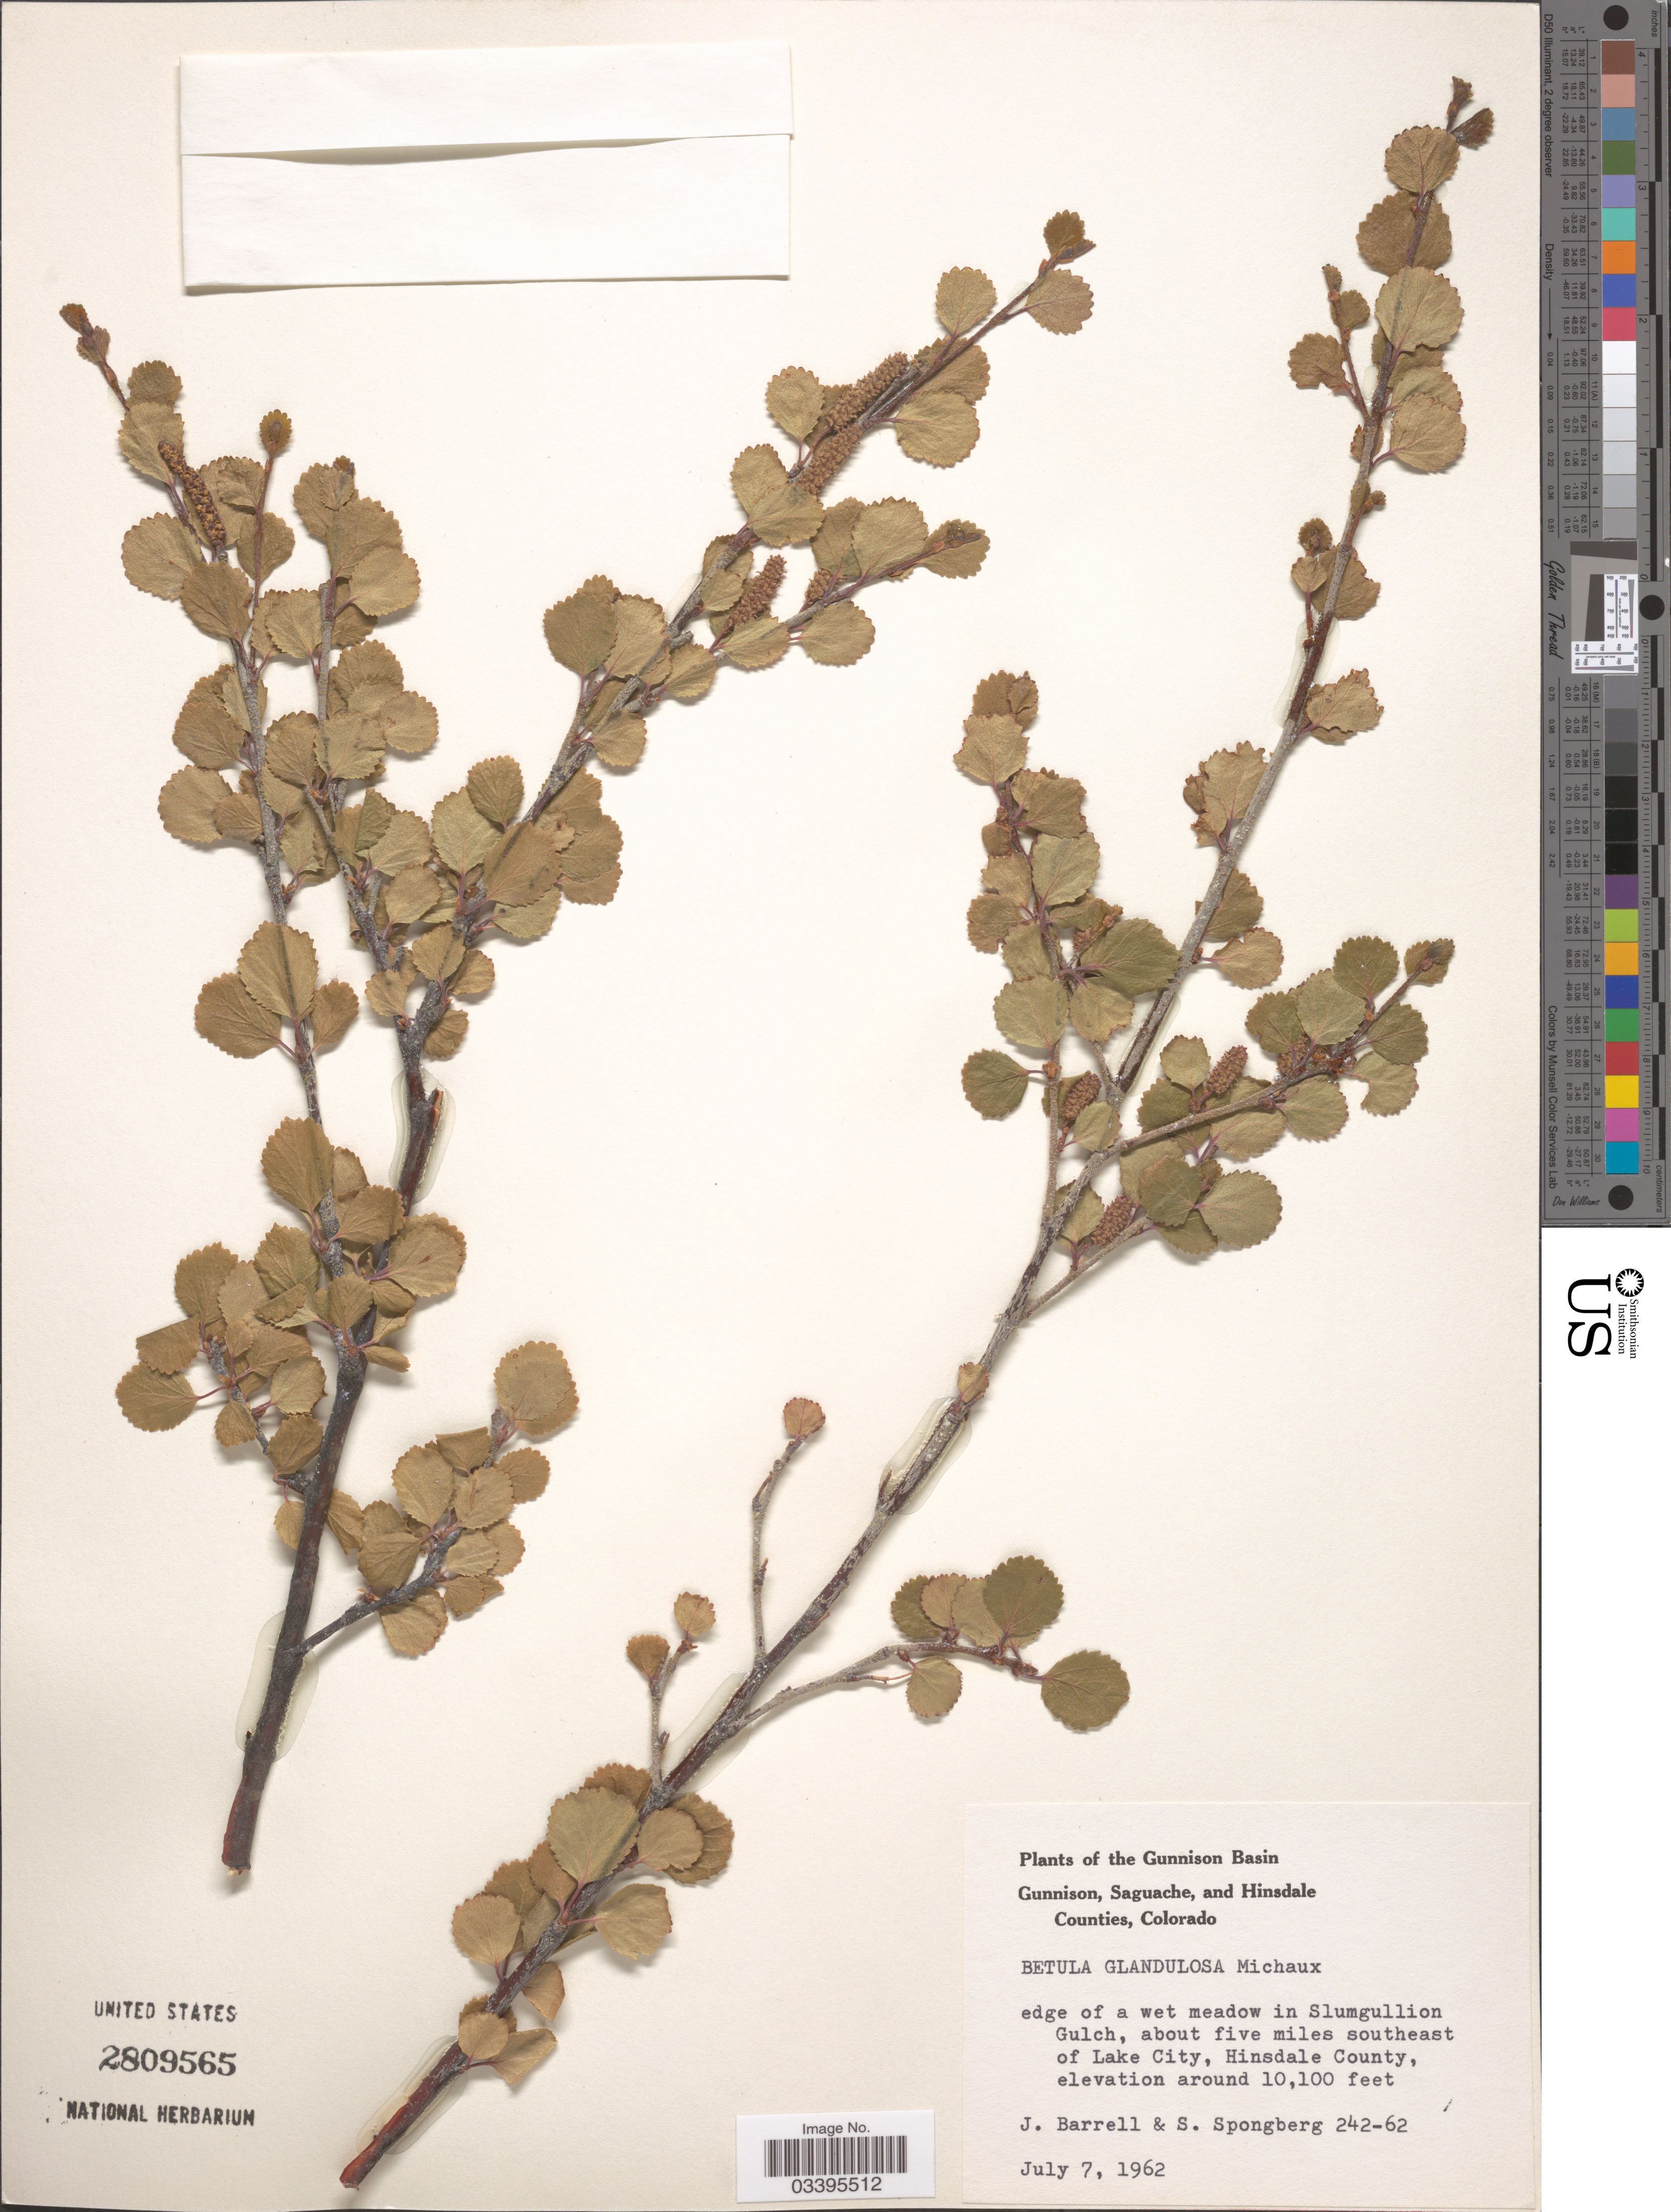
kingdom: Plantae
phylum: Tracheophyta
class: Magnoliopsida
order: Fagales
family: Betulaceae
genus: Betula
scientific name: Betula glandulosa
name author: Michx.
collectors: J. Barrell & S. A.Spongberg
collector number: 242-62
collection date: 1962-07-07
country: United States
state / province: Colorado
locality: The Gunnison Basin. Edge of a wet meadow in Slumgullion Gulch, about five miles southeast of Lake City, HInsdale County.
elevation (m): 30785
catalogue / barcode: US 2809565